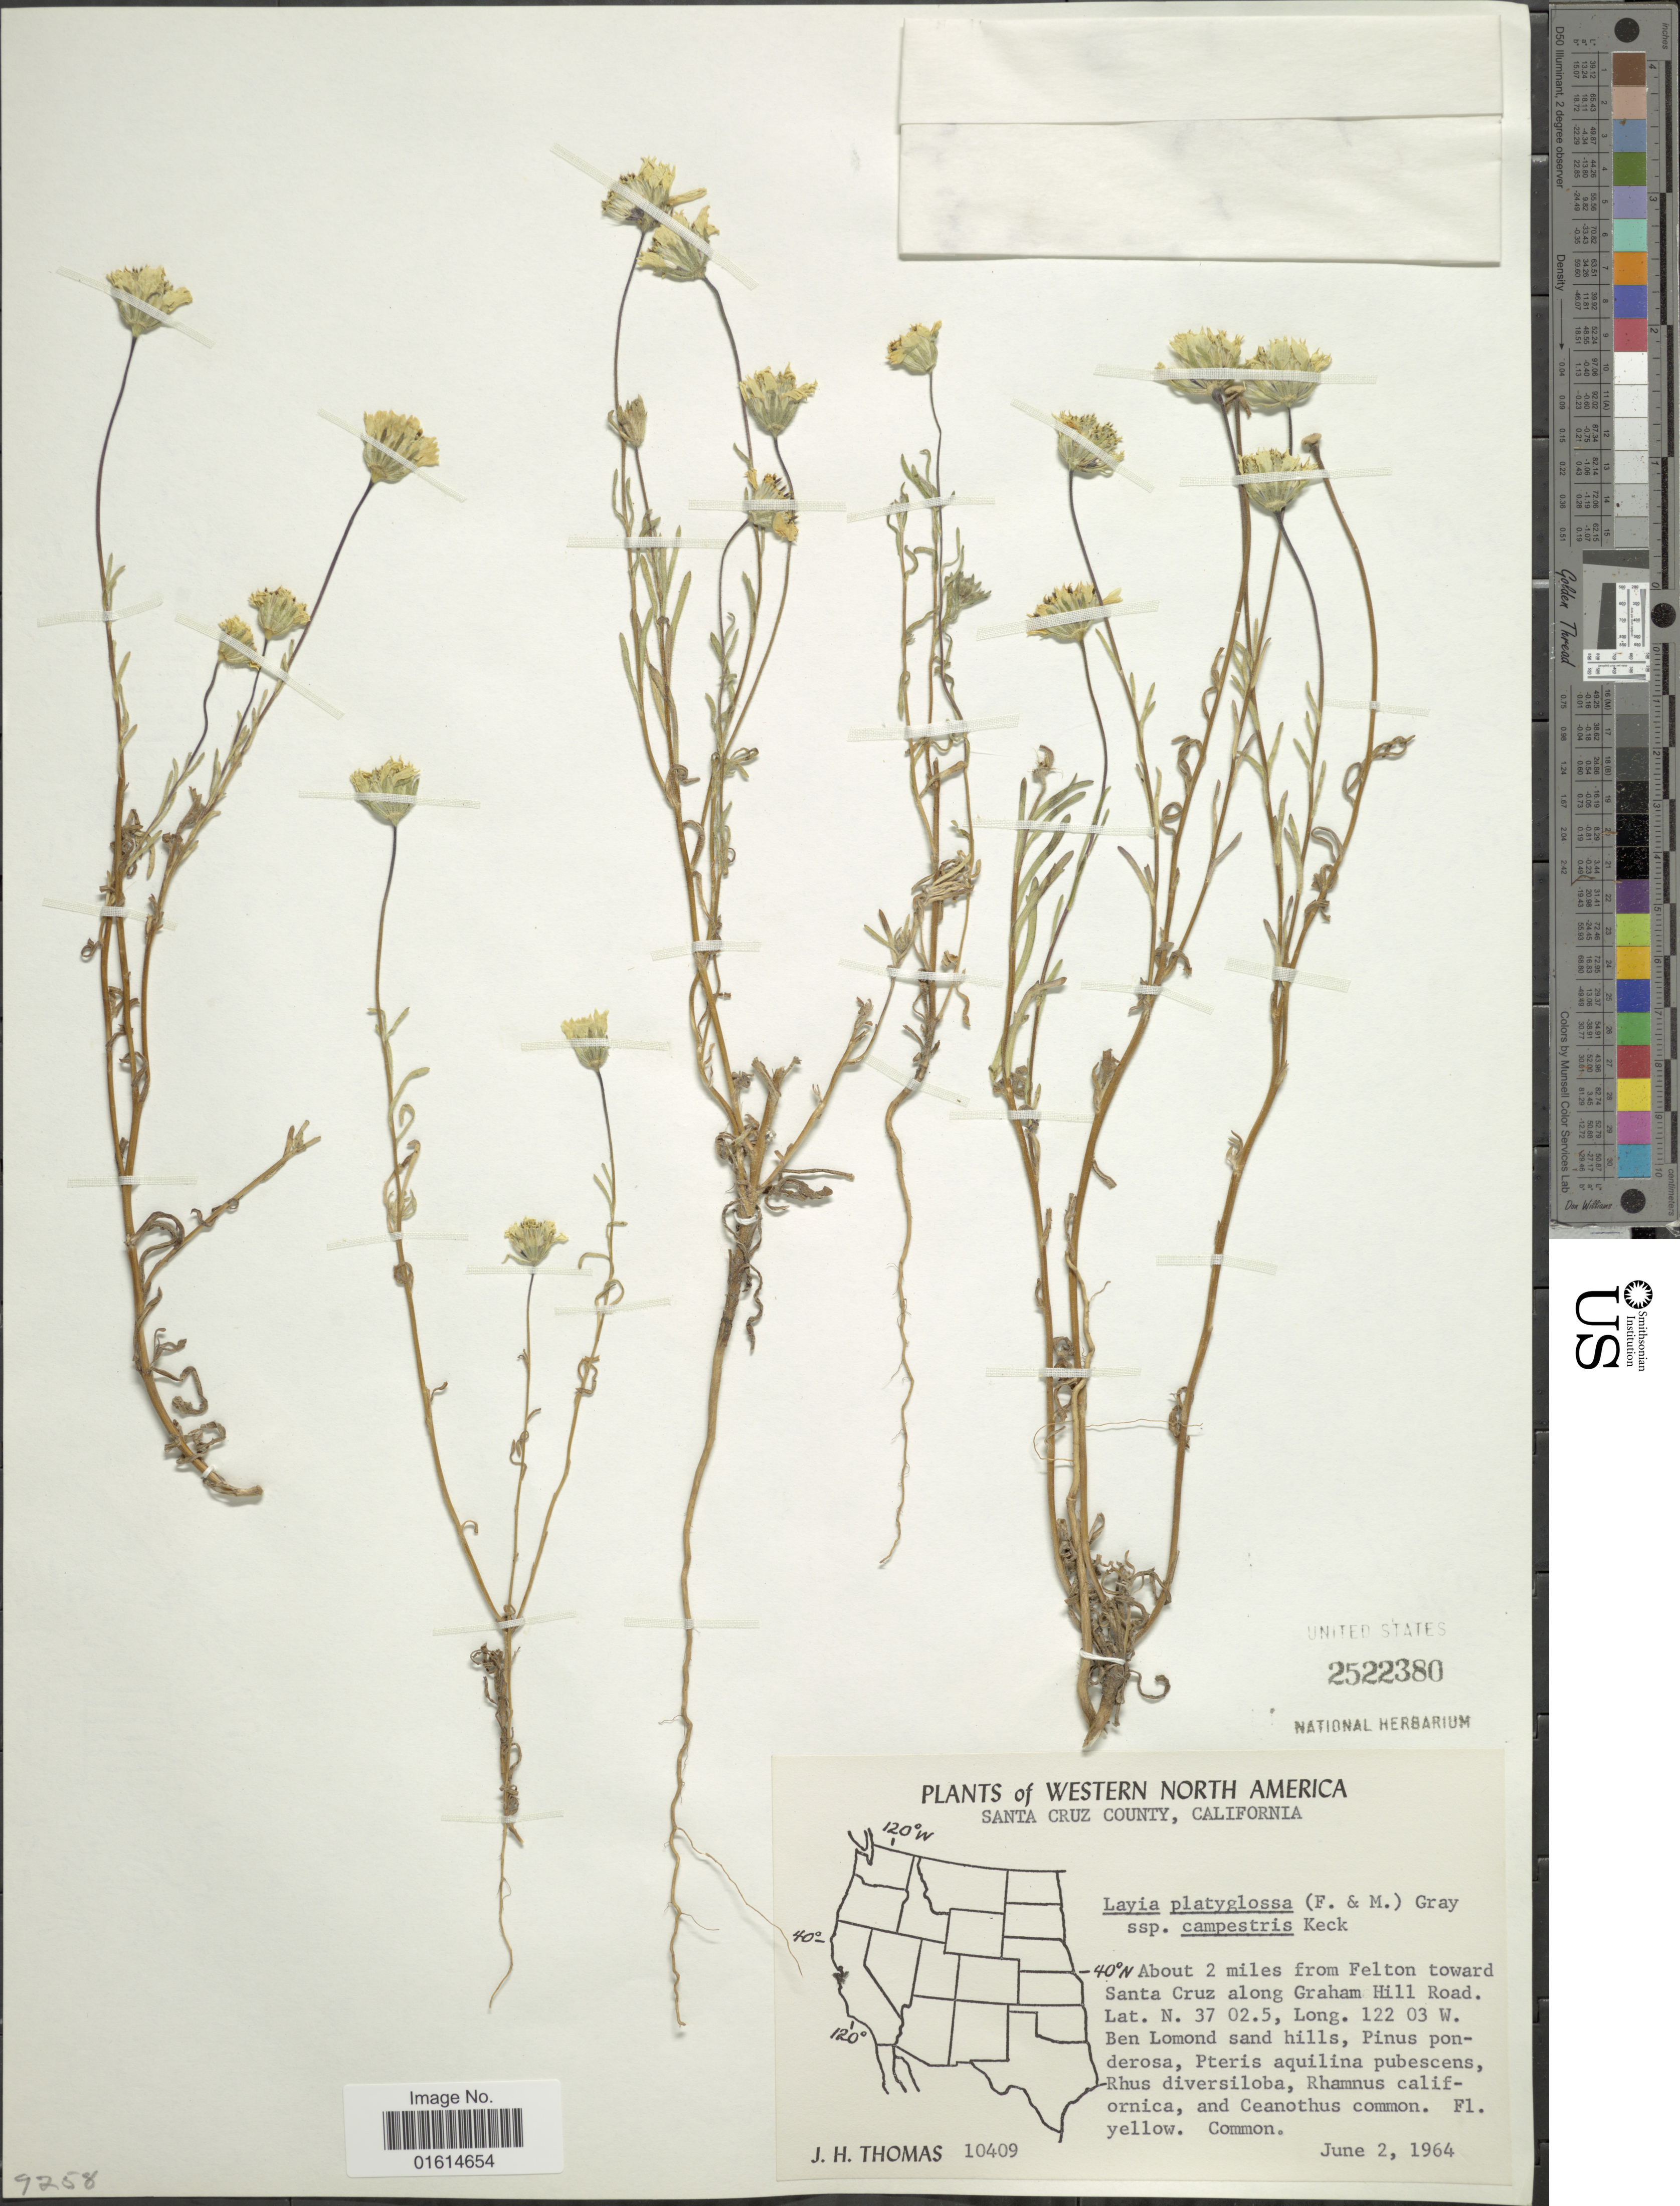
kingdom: Plantae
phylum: Tracheophyta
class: Magnoliopsida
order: Asterales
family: Asteraceae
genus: Layia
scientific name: Layia platyglossa subsp. campestris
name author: D.D. Keck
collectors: J. H. Thomas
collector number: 10409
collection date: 1964-06-02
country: United States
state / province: California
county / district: Santa Cruz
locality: Western North America, Santa Cruz County, about 2 miles f4rom Felton toward Santa Cruz along Graham Hill Road, Ben Lomond san hills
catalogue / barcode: US 2522380